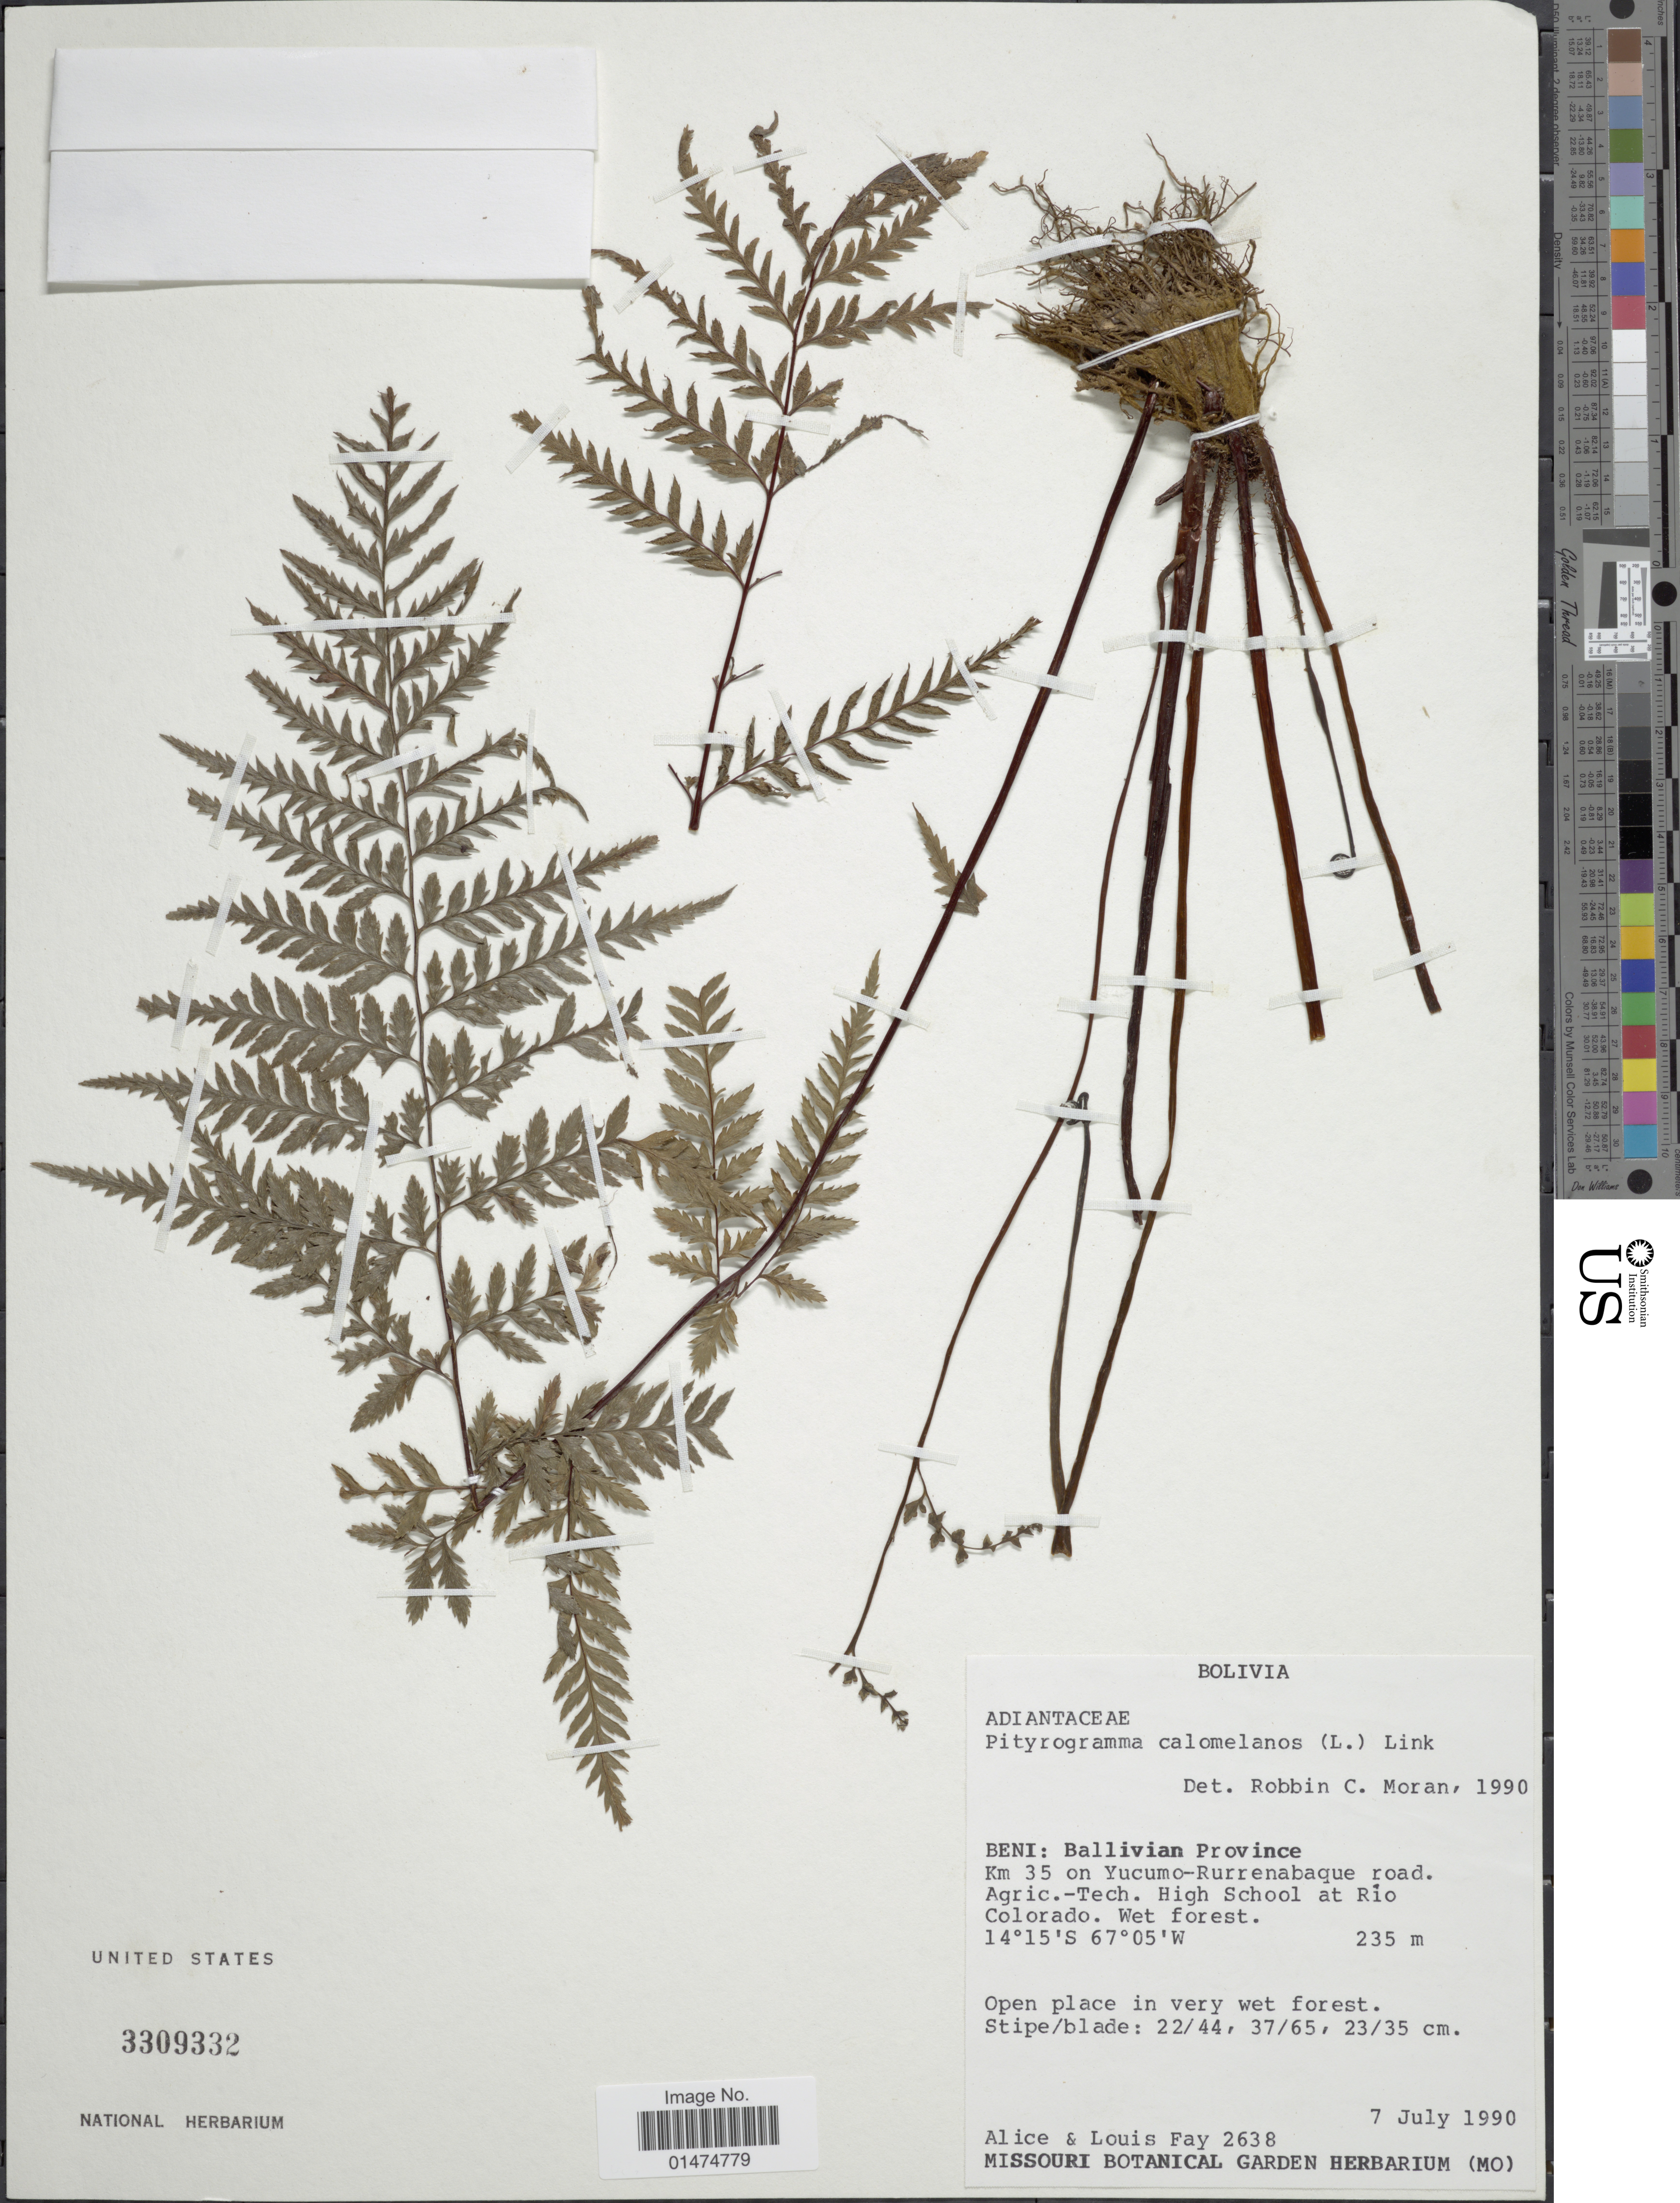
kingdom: Plantae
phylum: Tracheophyta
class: Polypodiopsida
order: Polypodiales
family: Pteridaceae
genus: Pityrogramma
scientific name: Pityrogramma calomelanos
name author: (L.) Link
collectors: A. Fay & L. Fay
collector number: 2638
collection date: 1990-07-07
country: Bolivia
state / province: Beni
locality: Ballivian Province, km 35 on Yucum-Rurrenabaque road. Agric-Tech. High school at Rio Colorado.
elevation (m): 235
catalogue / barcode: US 3309332